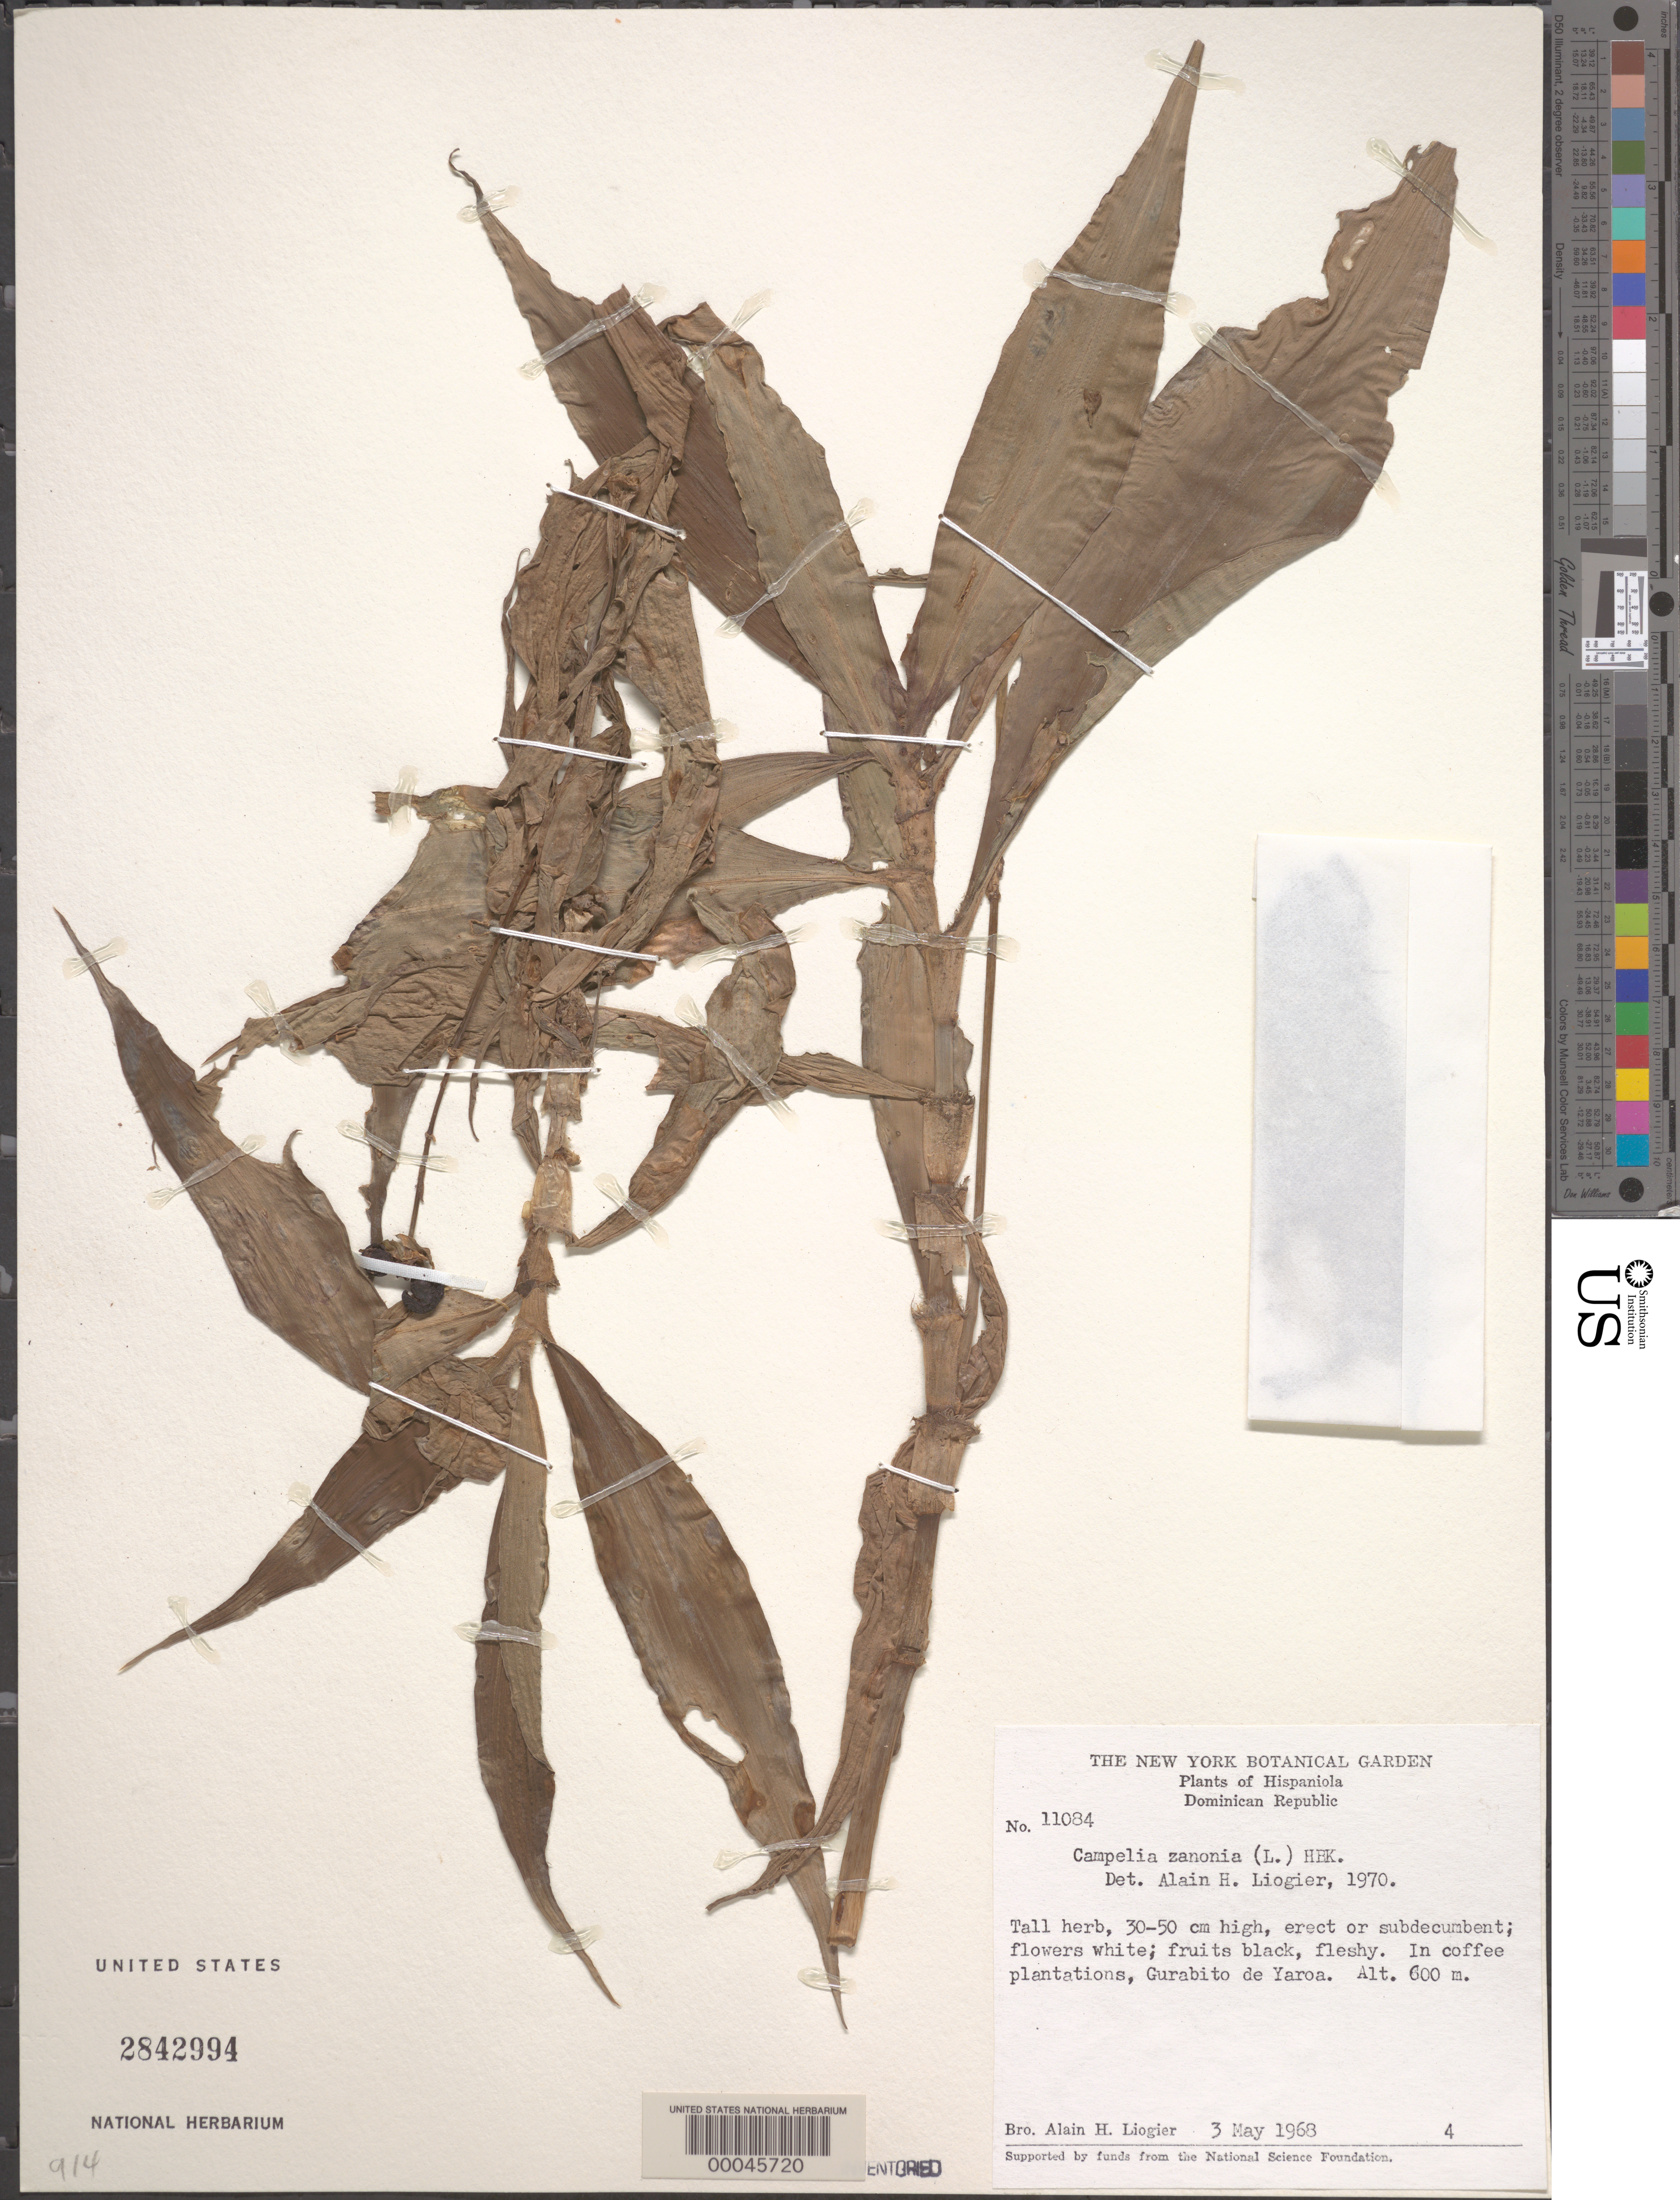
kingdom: Plantae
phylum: Tracheophyta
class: Liliopsida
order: Commelinales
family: Commelinaceae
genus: Tradescantia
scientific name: Tradescantia zanonia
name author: (L.) Sw.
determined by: Loigier, A. H.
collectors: A. H. Liogier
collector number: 11084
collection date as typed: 03 May 1968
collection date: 1968-05-03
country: Dominican Republic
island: Hispaniola Island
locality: Gurabito de yaroa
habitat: Coffee plantations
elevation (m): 600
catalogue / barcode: US 2842994